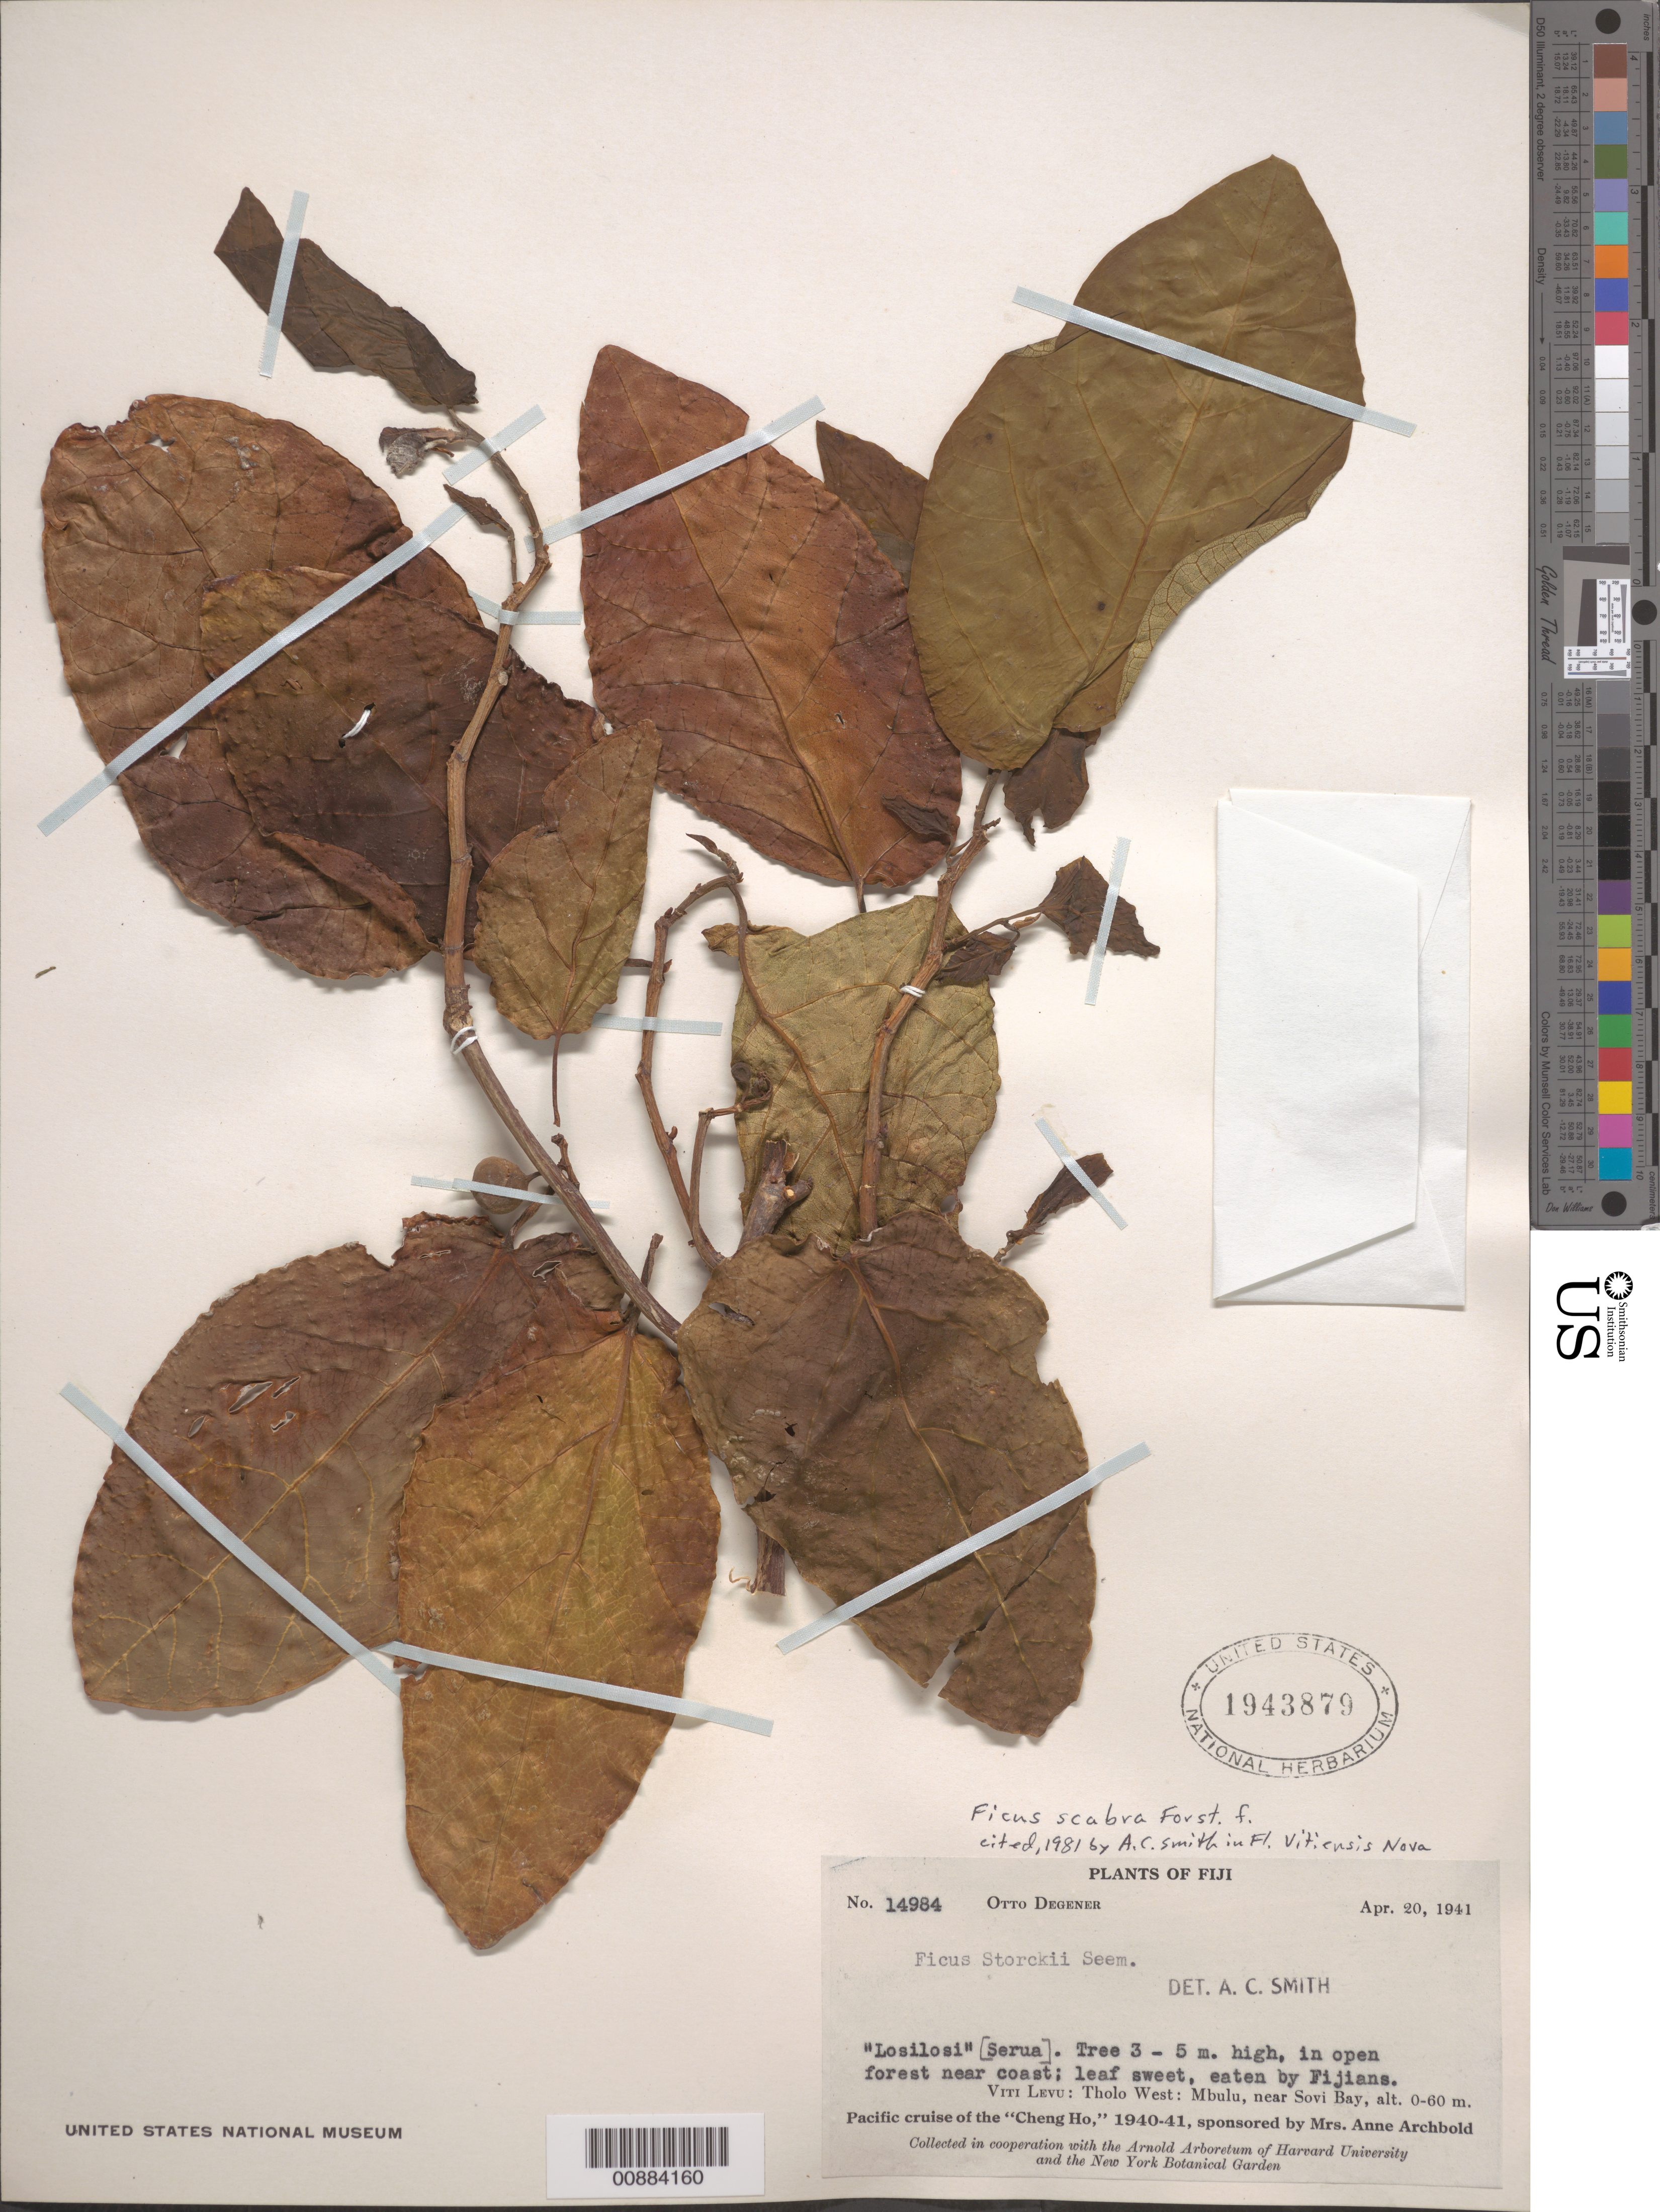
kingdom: Plantae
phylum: Tracheophyta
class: Magnoliopsida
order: Rosales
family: Moraceae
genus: Ficus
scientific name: Ficus scabra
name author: G. Forst.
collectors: O. Degener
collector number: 14984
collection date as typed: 20 Apr 1941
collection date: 1941-04-20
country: Fiji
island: Viti Levu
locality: Tholo West: Mbulu, near Sovi Bay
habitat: open forest near coast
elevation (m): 0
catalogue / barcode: US 1943879